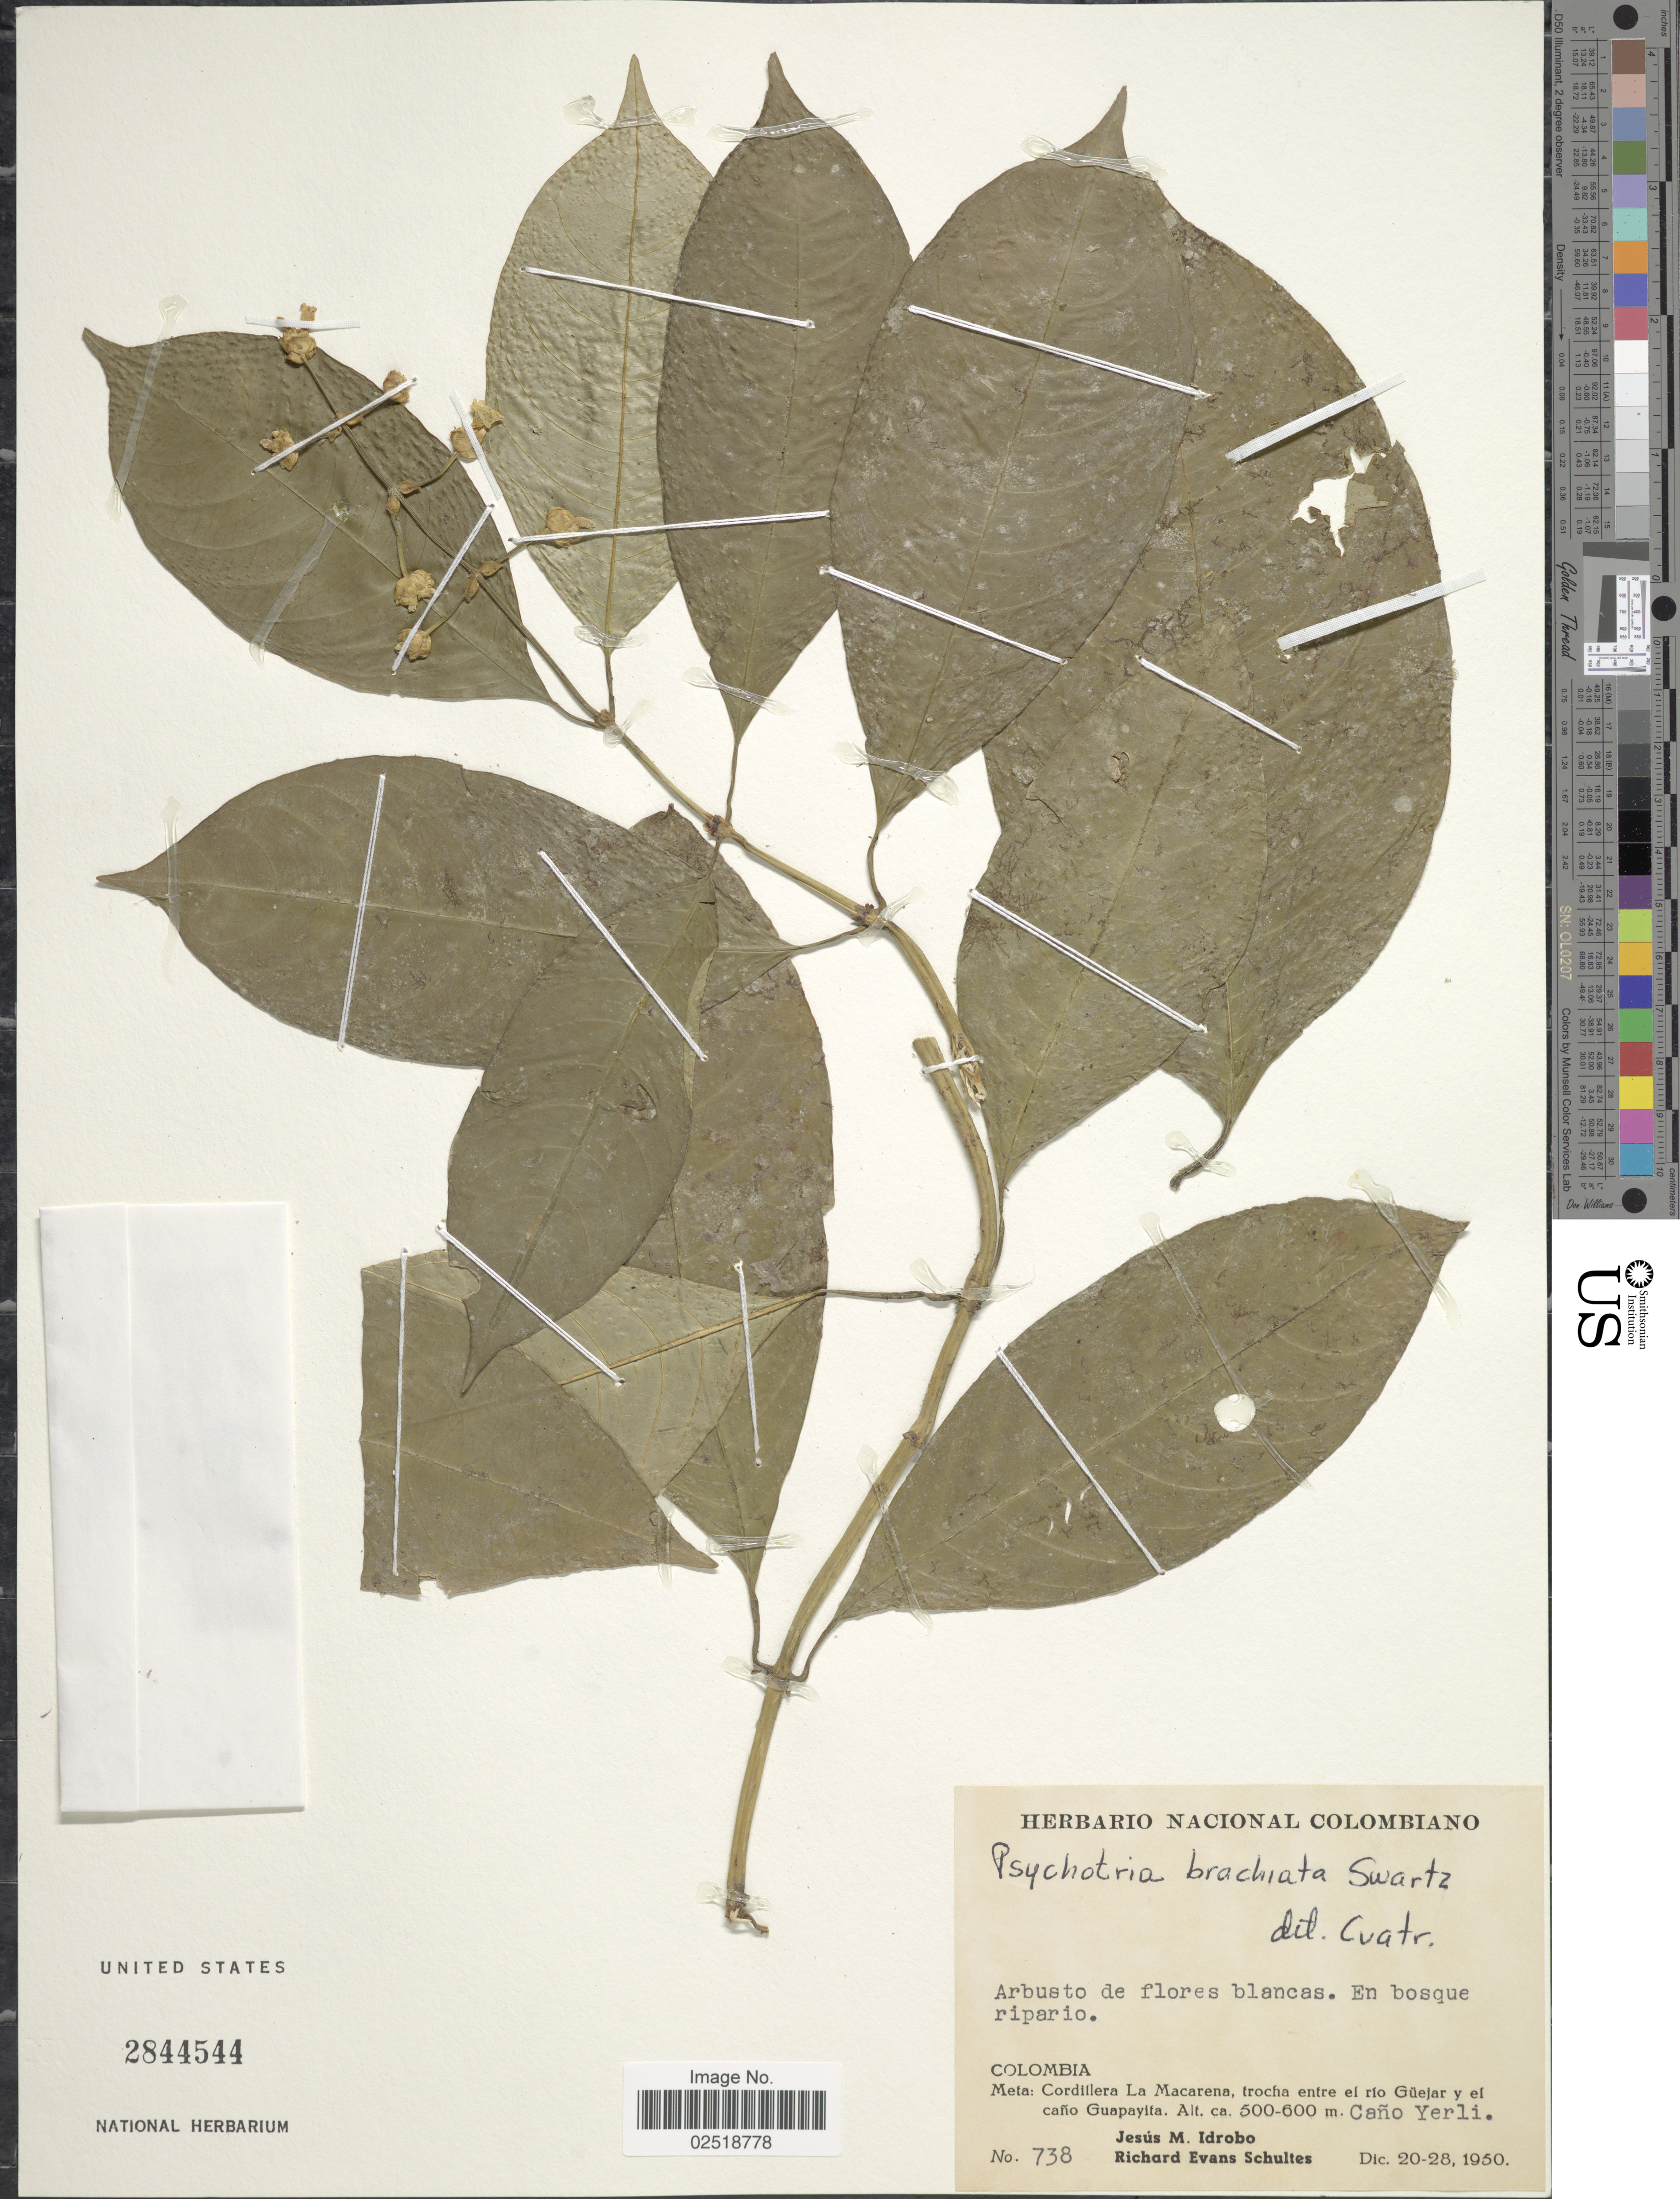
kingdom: Plantae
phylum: Tracheophyta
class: Magnoliopsida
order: Gentianales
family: Rubiaceae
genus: Psychotria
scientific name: Psychotria caerulea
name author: Ruiz & Pav.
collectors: J. M. Idrobo & R. E. Schultes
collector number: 738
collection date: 1950-12-20/1950-12-28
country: Colombia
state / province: Meta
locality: Cordillera La Macarena, trocha entre el río Güejar y el caño Guapayita. Caño Yerli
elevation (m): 500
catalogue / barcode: US 2844544